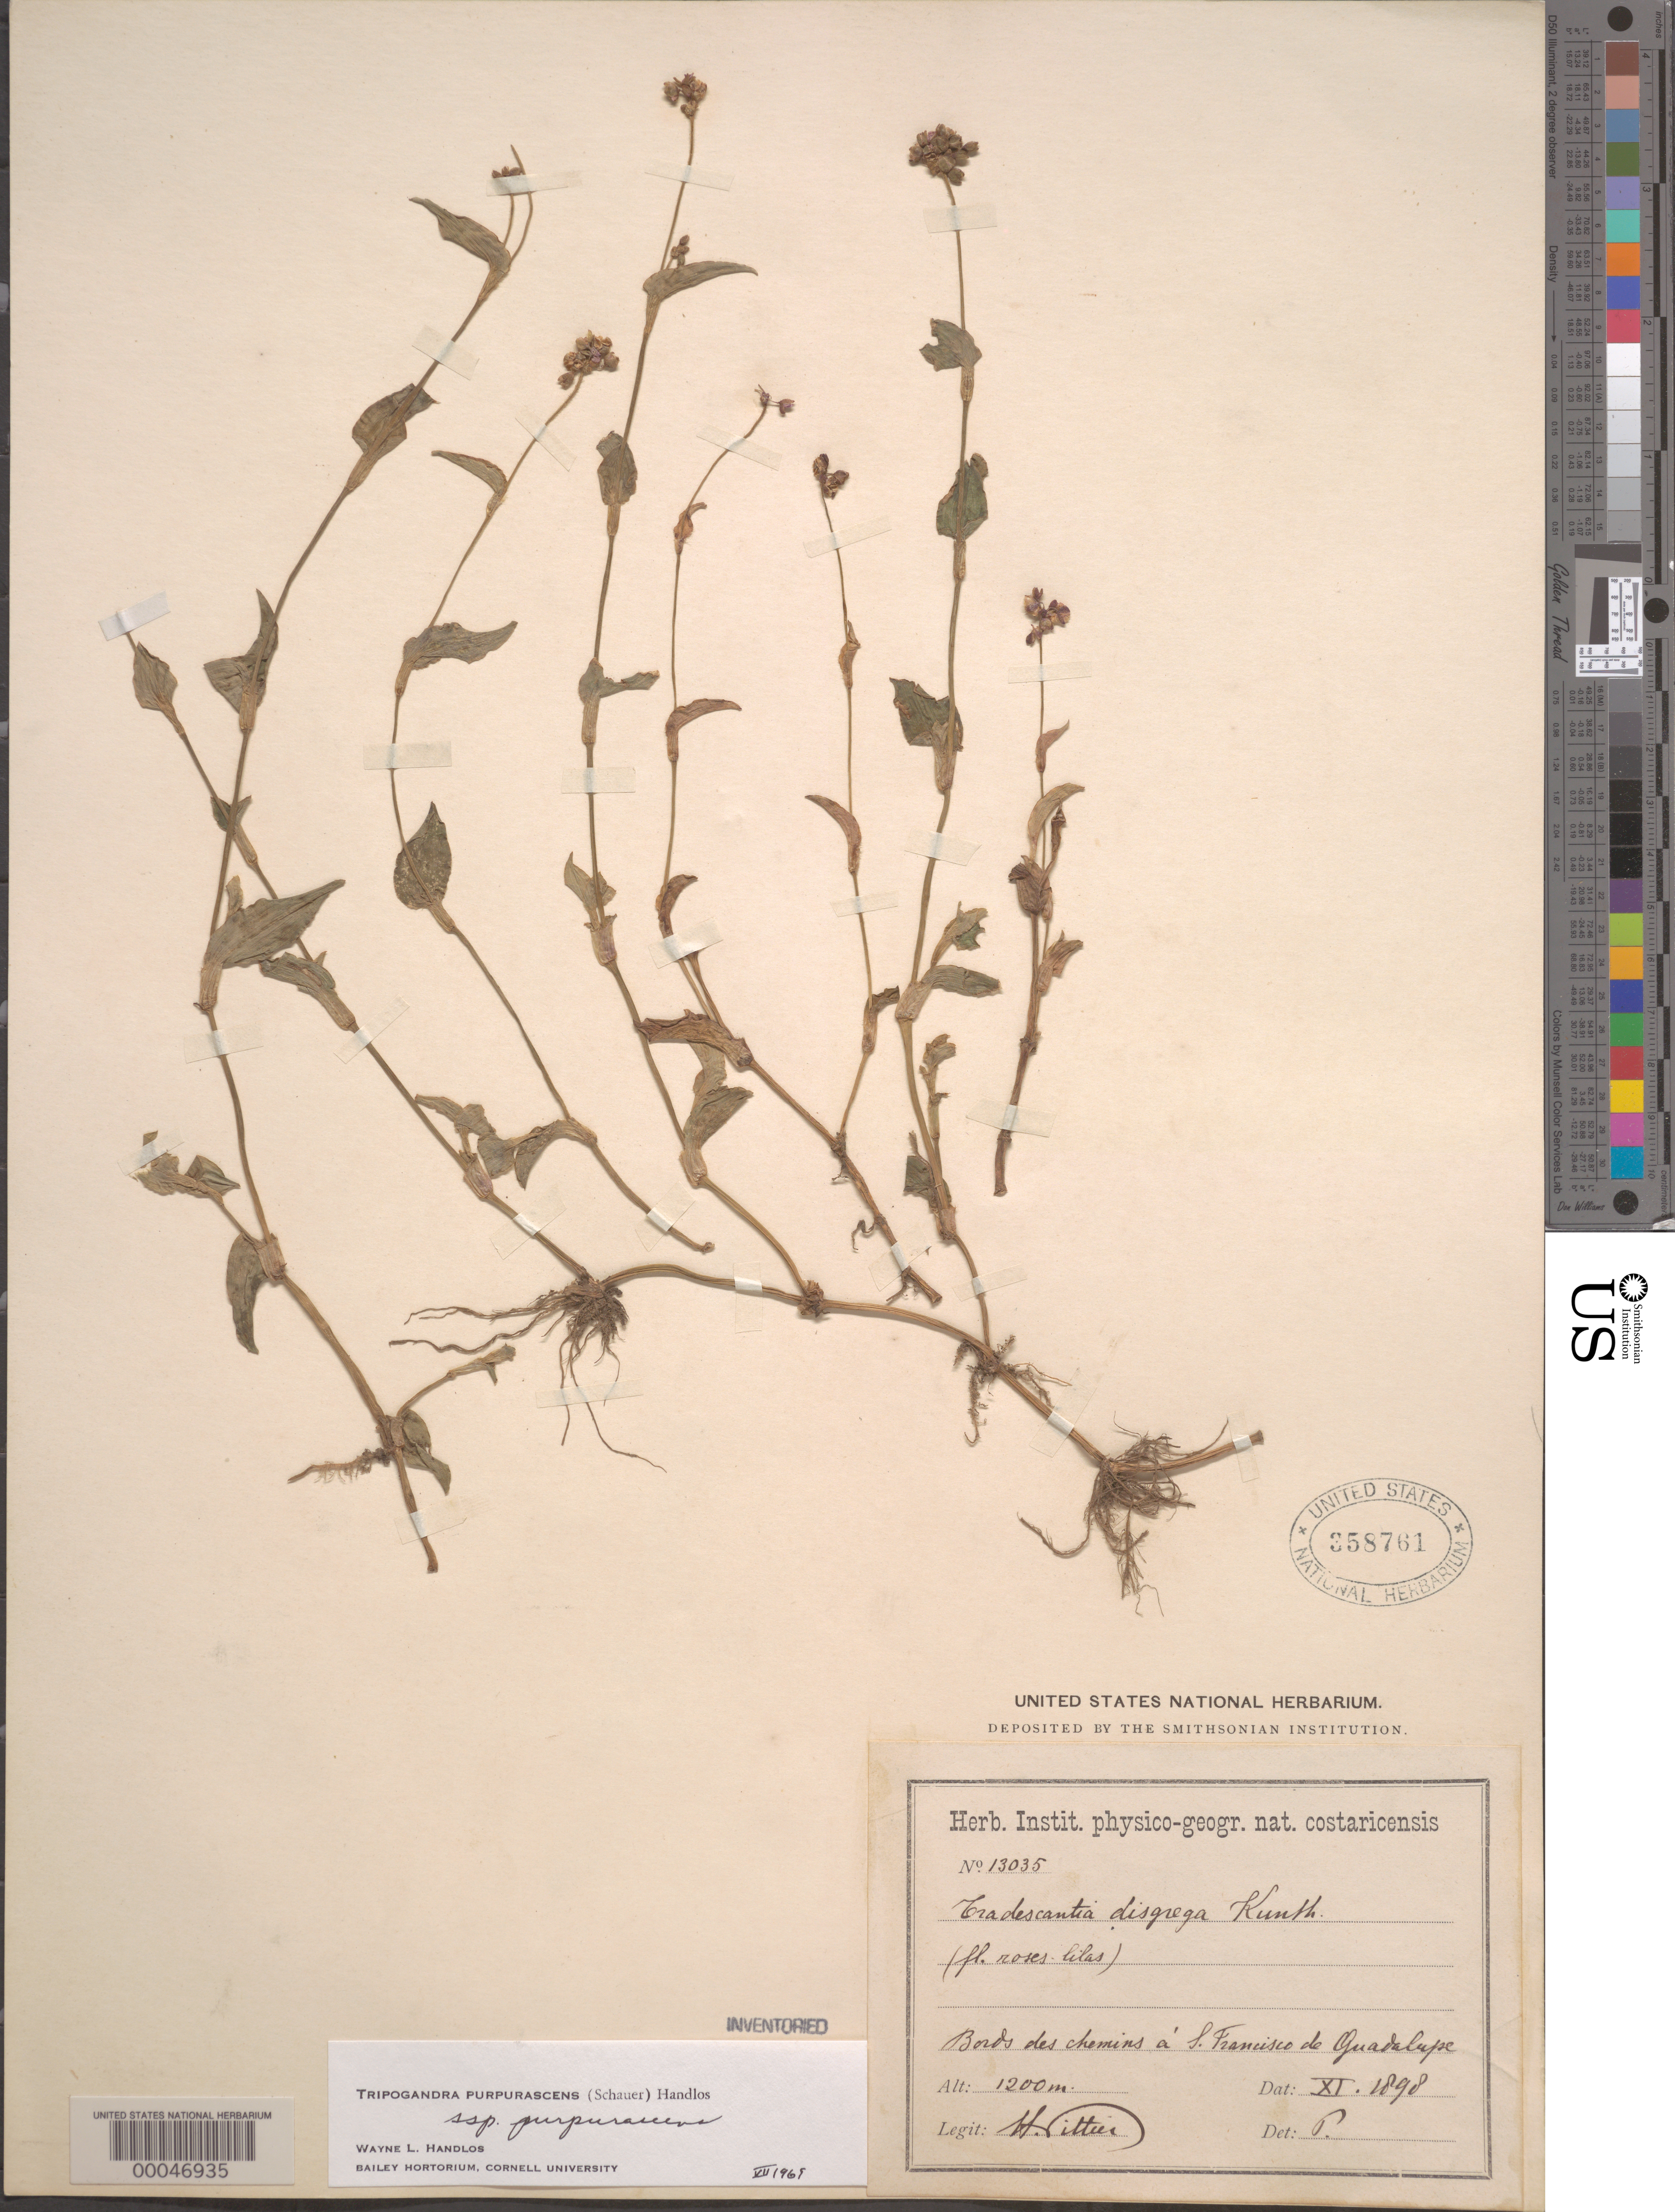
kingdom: Plantae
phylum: Tracheophyta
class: Liliopsida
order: Commelinales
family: Commelinaceae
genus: Tripogandra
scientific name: Tripogandra purpurascens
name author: (S. Schauer) Handlos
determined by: Handlos, W. L.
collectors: H. F. Pittier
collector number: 13035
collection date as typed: Nov 1898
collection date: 1898-11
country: Costa Rica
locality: San Francisco de Guadalupe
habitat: Roadside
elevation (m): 1200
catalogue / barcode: US 358761